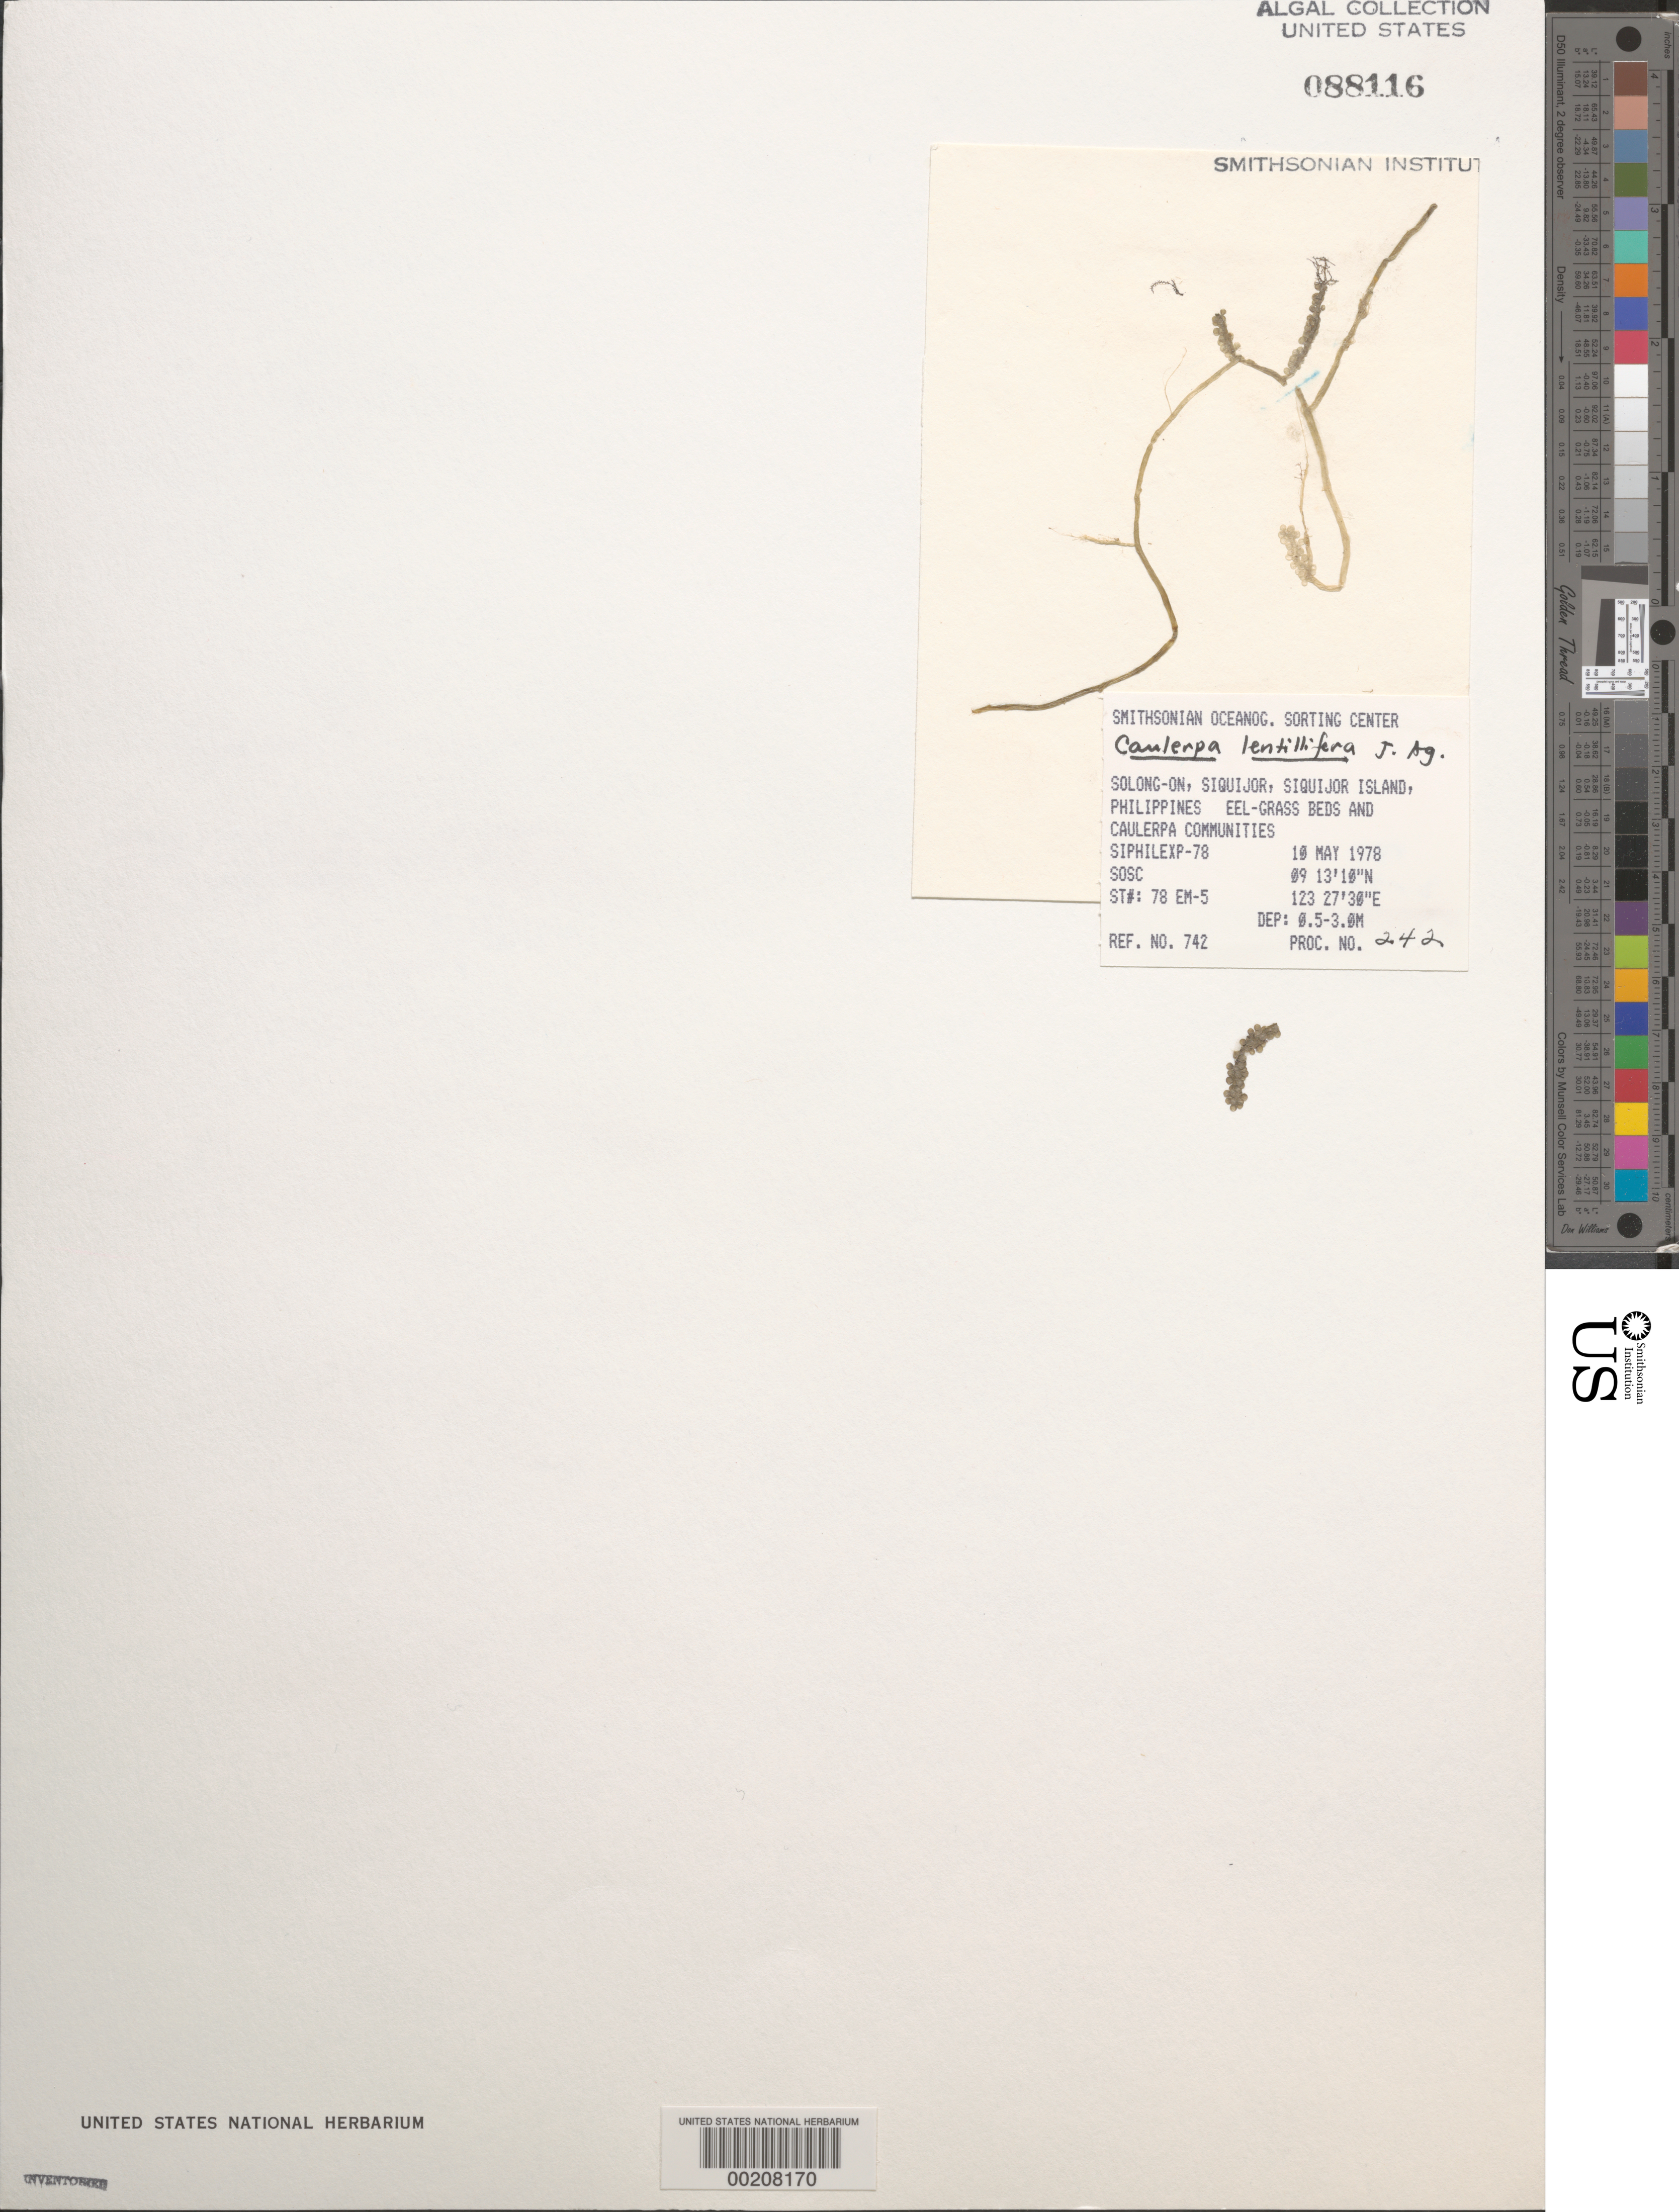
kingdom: Plantae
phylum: Chlorophyta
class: Ulvophyceae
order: Bryopsidales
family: Caulerpaceae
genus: Caulerpa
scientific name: Caulerpa lentillifera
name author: J. Agardh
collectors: SOSC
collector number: Station 78 Em-5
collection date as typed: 10 May 1978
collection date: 1978-05-10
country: Philippines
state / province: Central Visayas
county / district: Siquijor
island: Siquijor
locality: Solong-on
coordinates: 09 13'10"N, 123 27'30"E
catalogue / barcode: US 88116